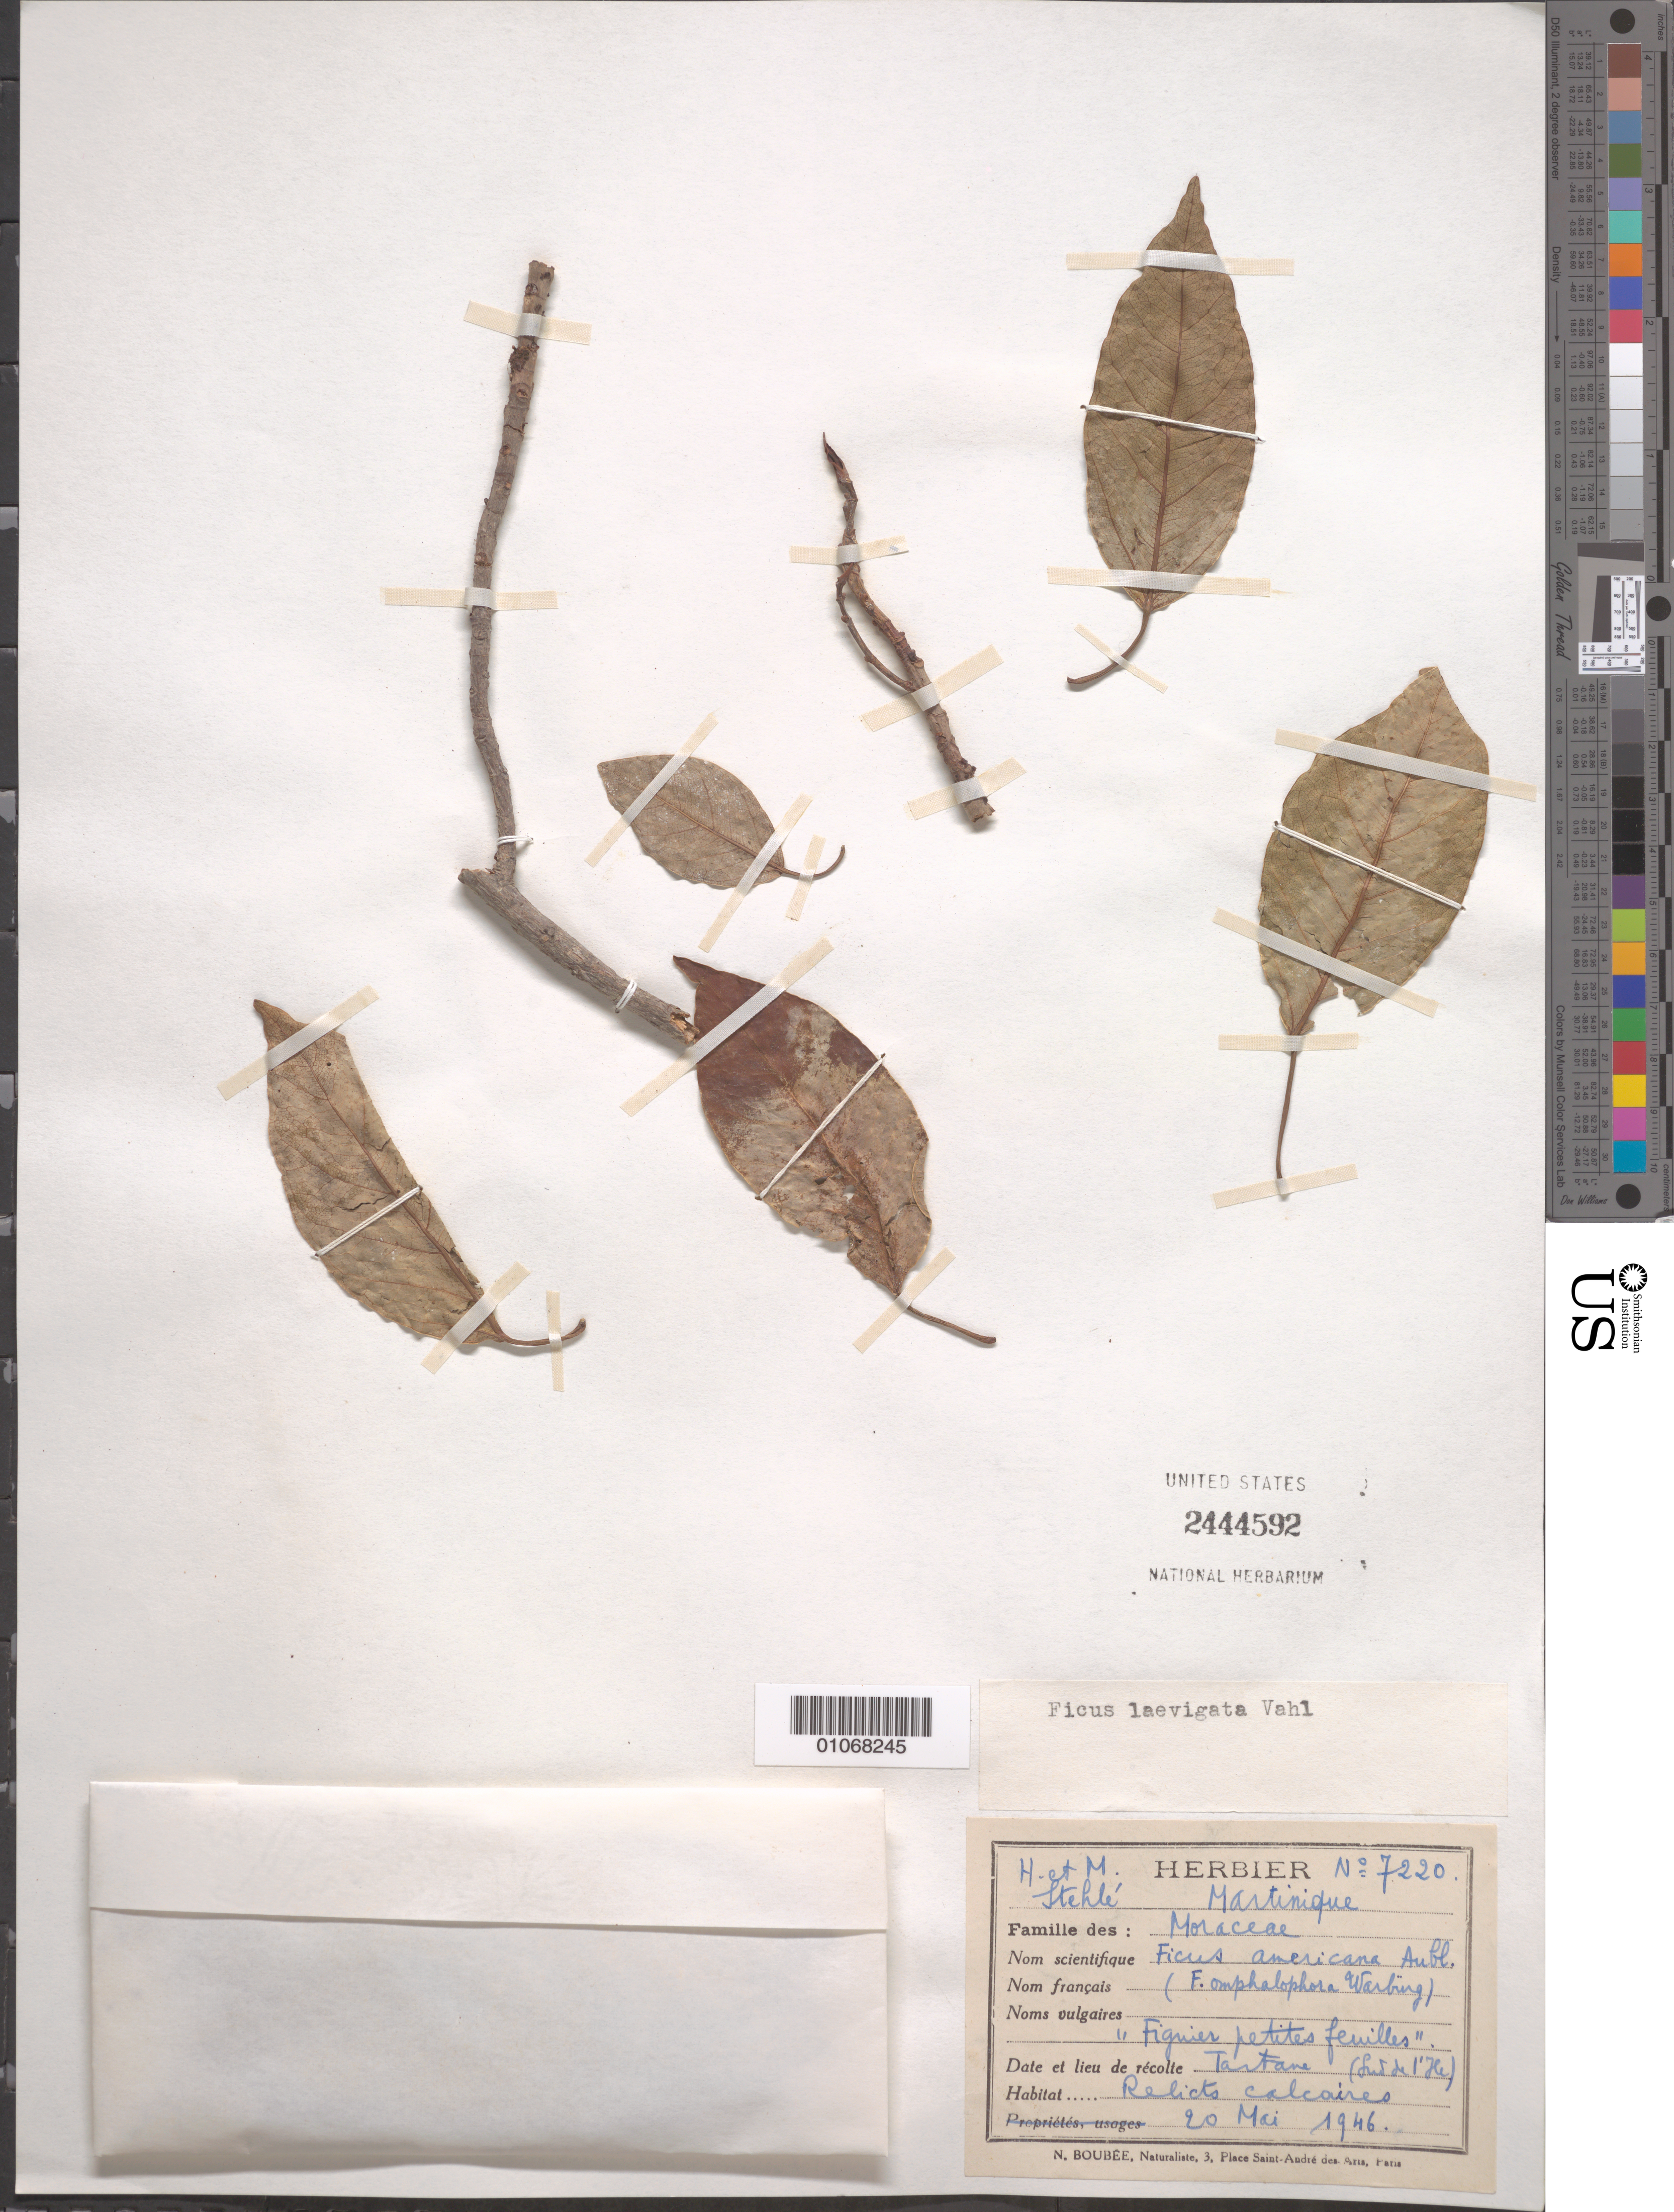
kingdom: Plantae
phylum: Tracheophyta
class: Magnoliopsida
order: Rosales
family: Moraceae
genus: Ficus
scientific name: Ficus citrifolia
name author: Mill.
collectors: H. Stehlé & M. Stehlé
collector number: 7220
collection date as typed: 20 May 1946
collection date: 1946-05-20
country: Martinique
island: Martinique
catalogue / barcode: US 2444592